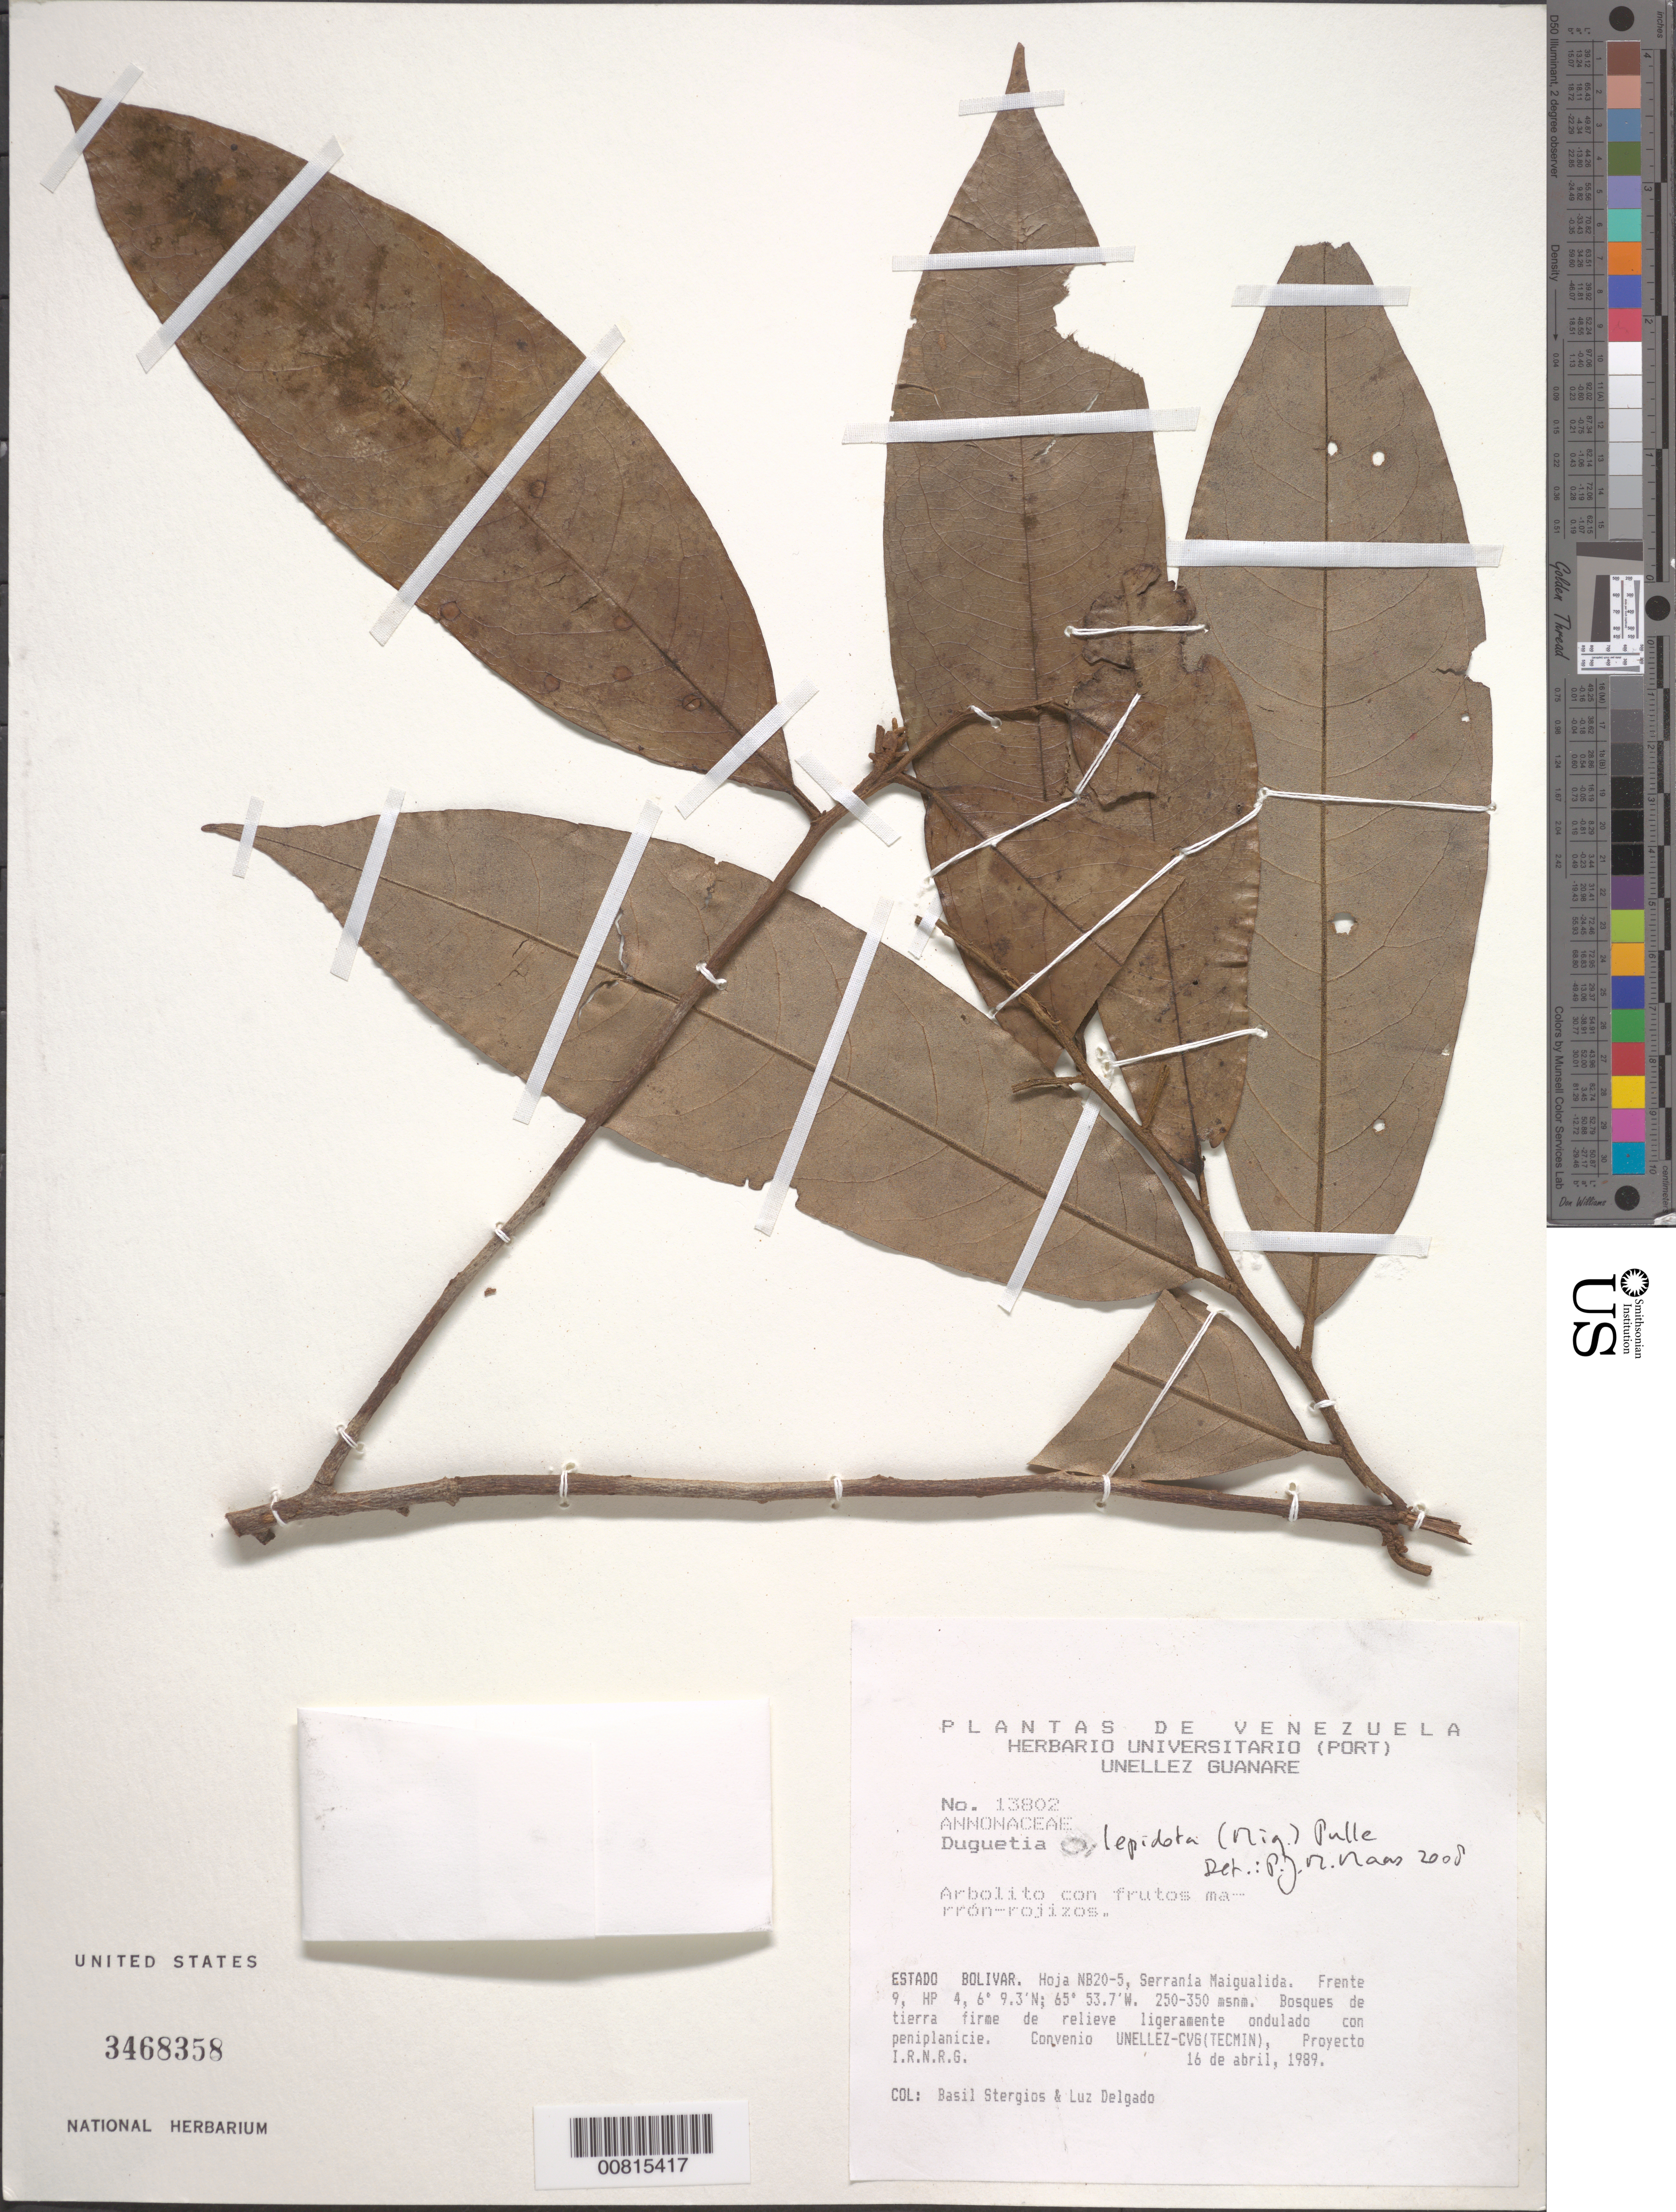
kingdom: Plantae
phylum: Tracheophyta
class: Magnoliopsida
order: Magnoliales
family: Annonaceae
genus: Duguetia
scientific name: Duguetia lepidota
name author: (Miq.) Pulle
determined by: Maas, Paul J. M.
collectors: B. G. Stergios & L. Delgado V.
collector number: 13802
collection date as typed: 16-Apr-89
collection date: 1989-04-16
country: Venezuela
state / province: Bolívar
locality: Serrania Maigualida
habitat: Bosque de tierra firme de relieve ligeramente ondulado con peniplanicie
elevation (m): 250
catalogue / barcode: US 3468358